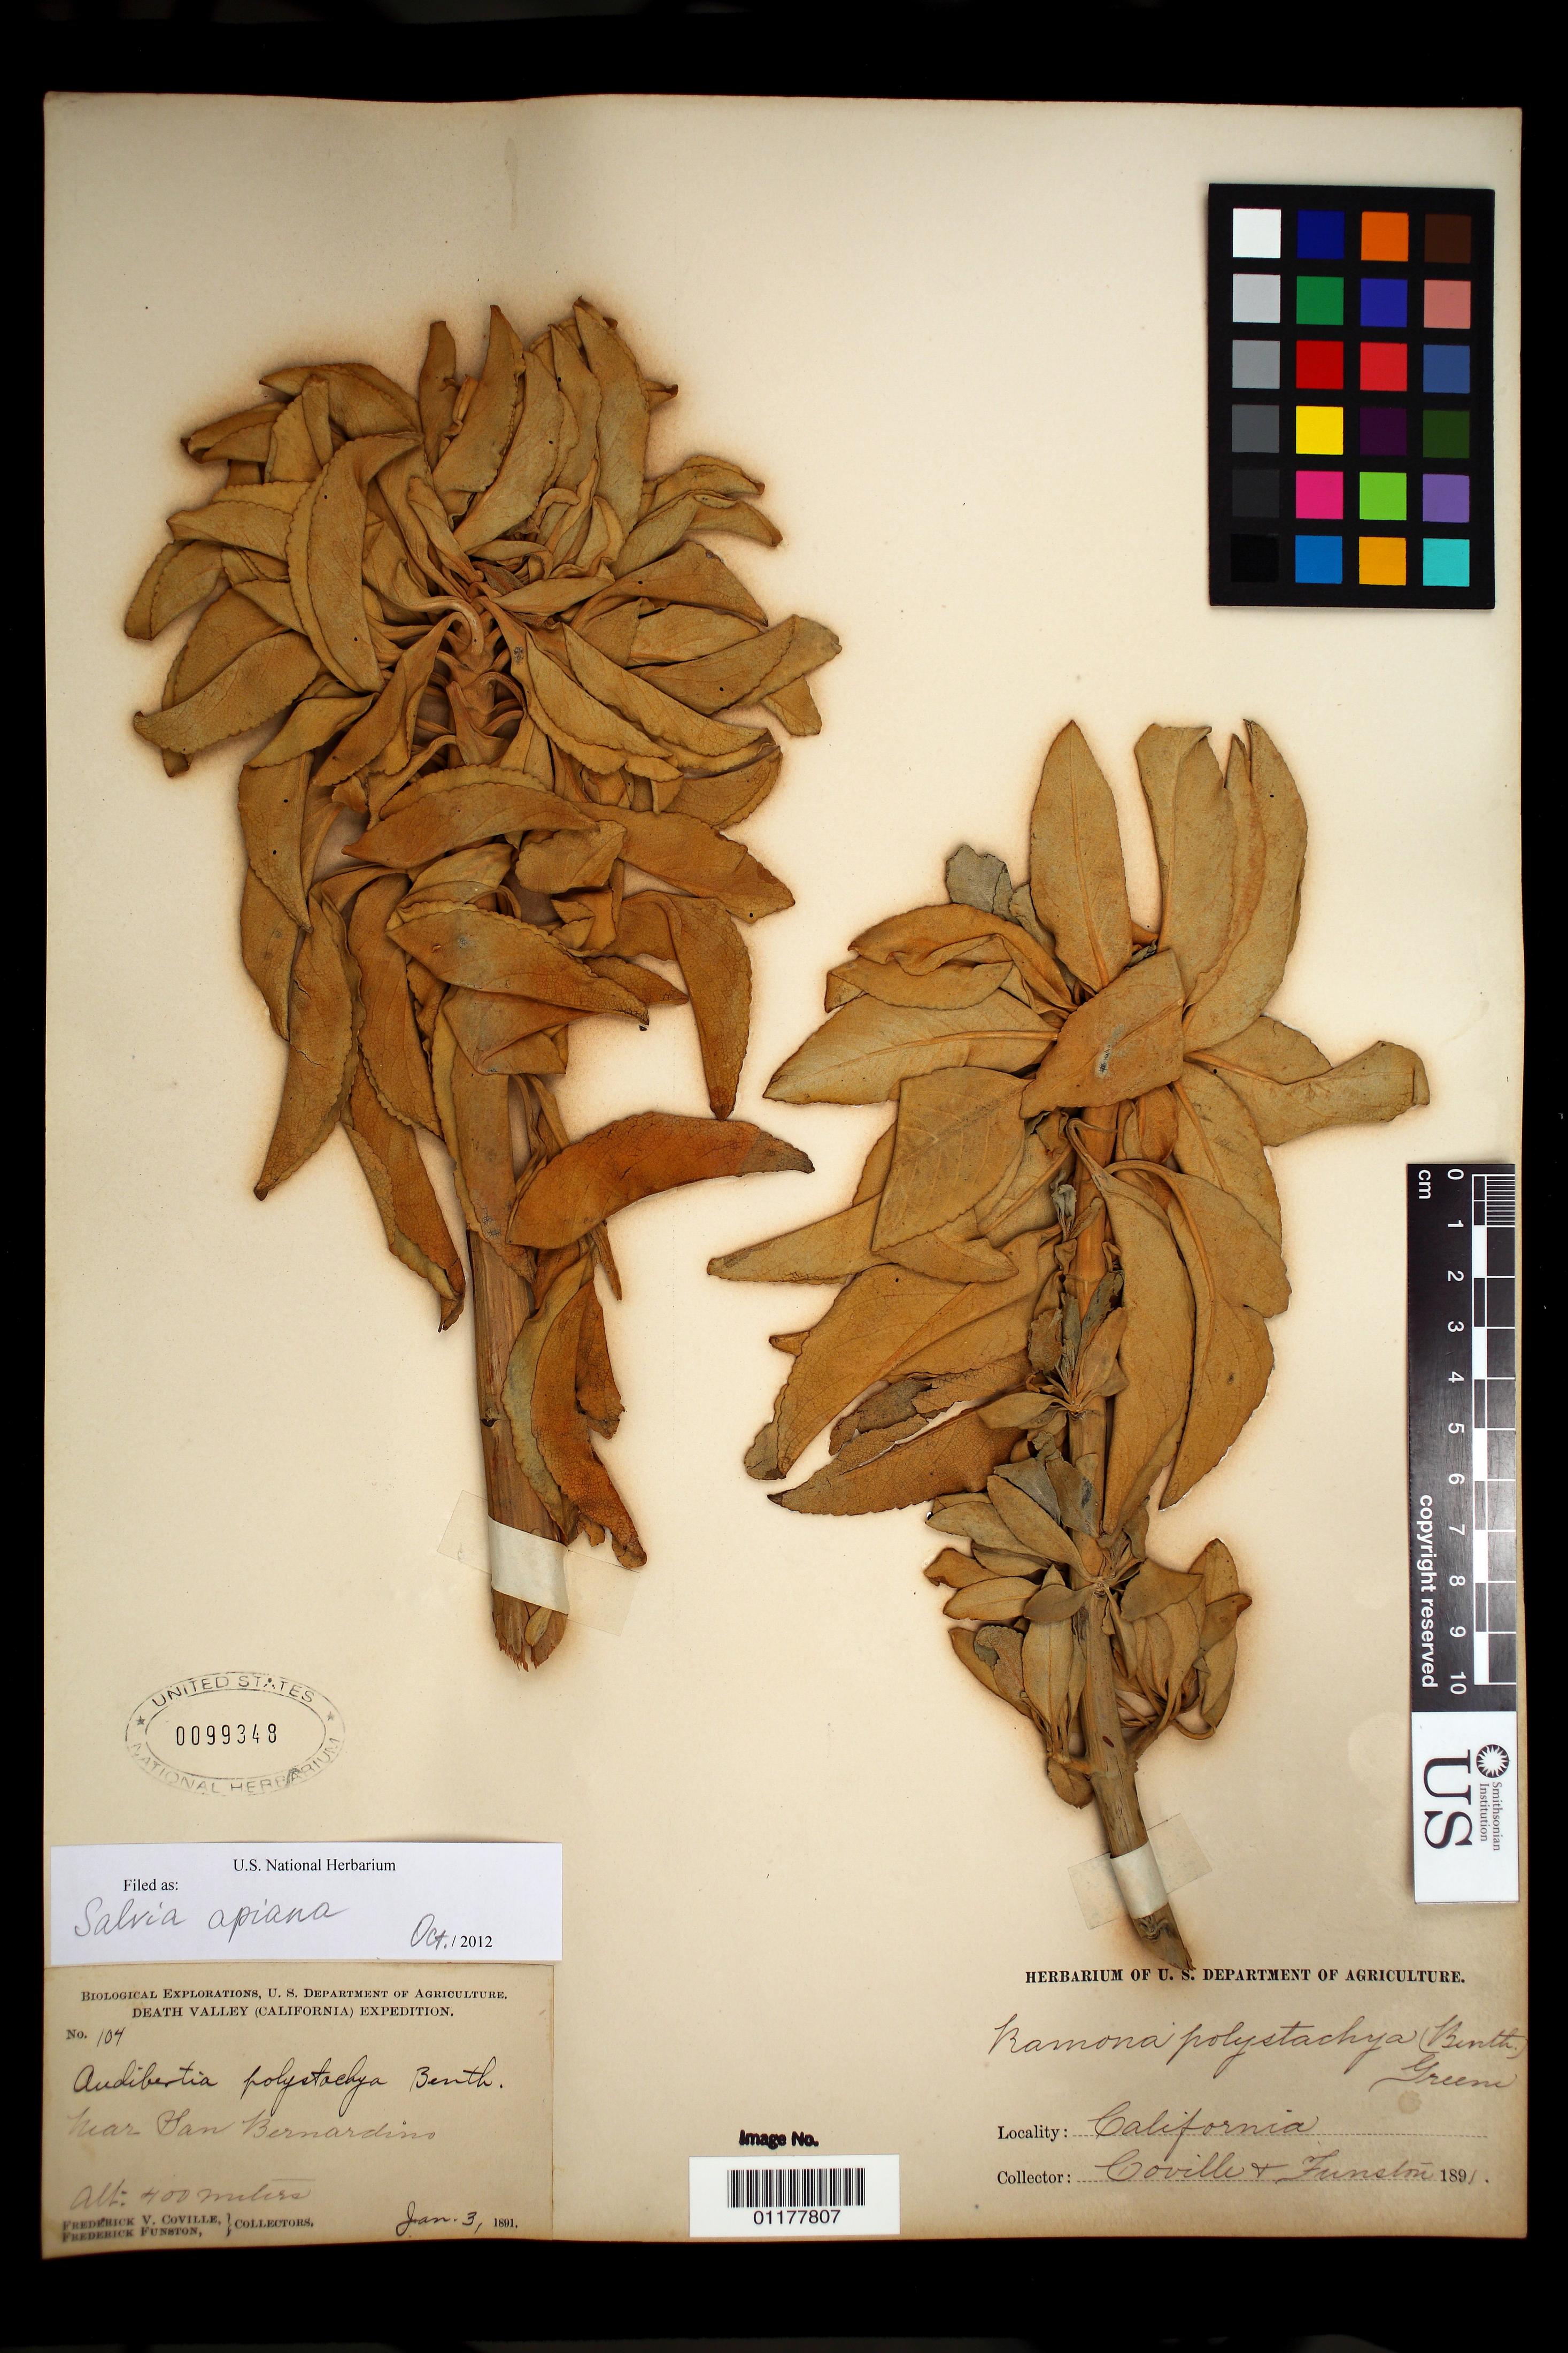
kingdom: Plantae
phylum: Tracheophyta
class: Magnoliopsida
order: Lamiales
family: Lamiaceae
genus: Salvia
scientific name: Salvia columbariae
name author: Benth.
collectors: J. G. Cooper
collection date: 1861-02-20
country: United States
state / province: California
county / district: San Bernardino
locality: Fort Mojave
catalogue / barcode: US 322473